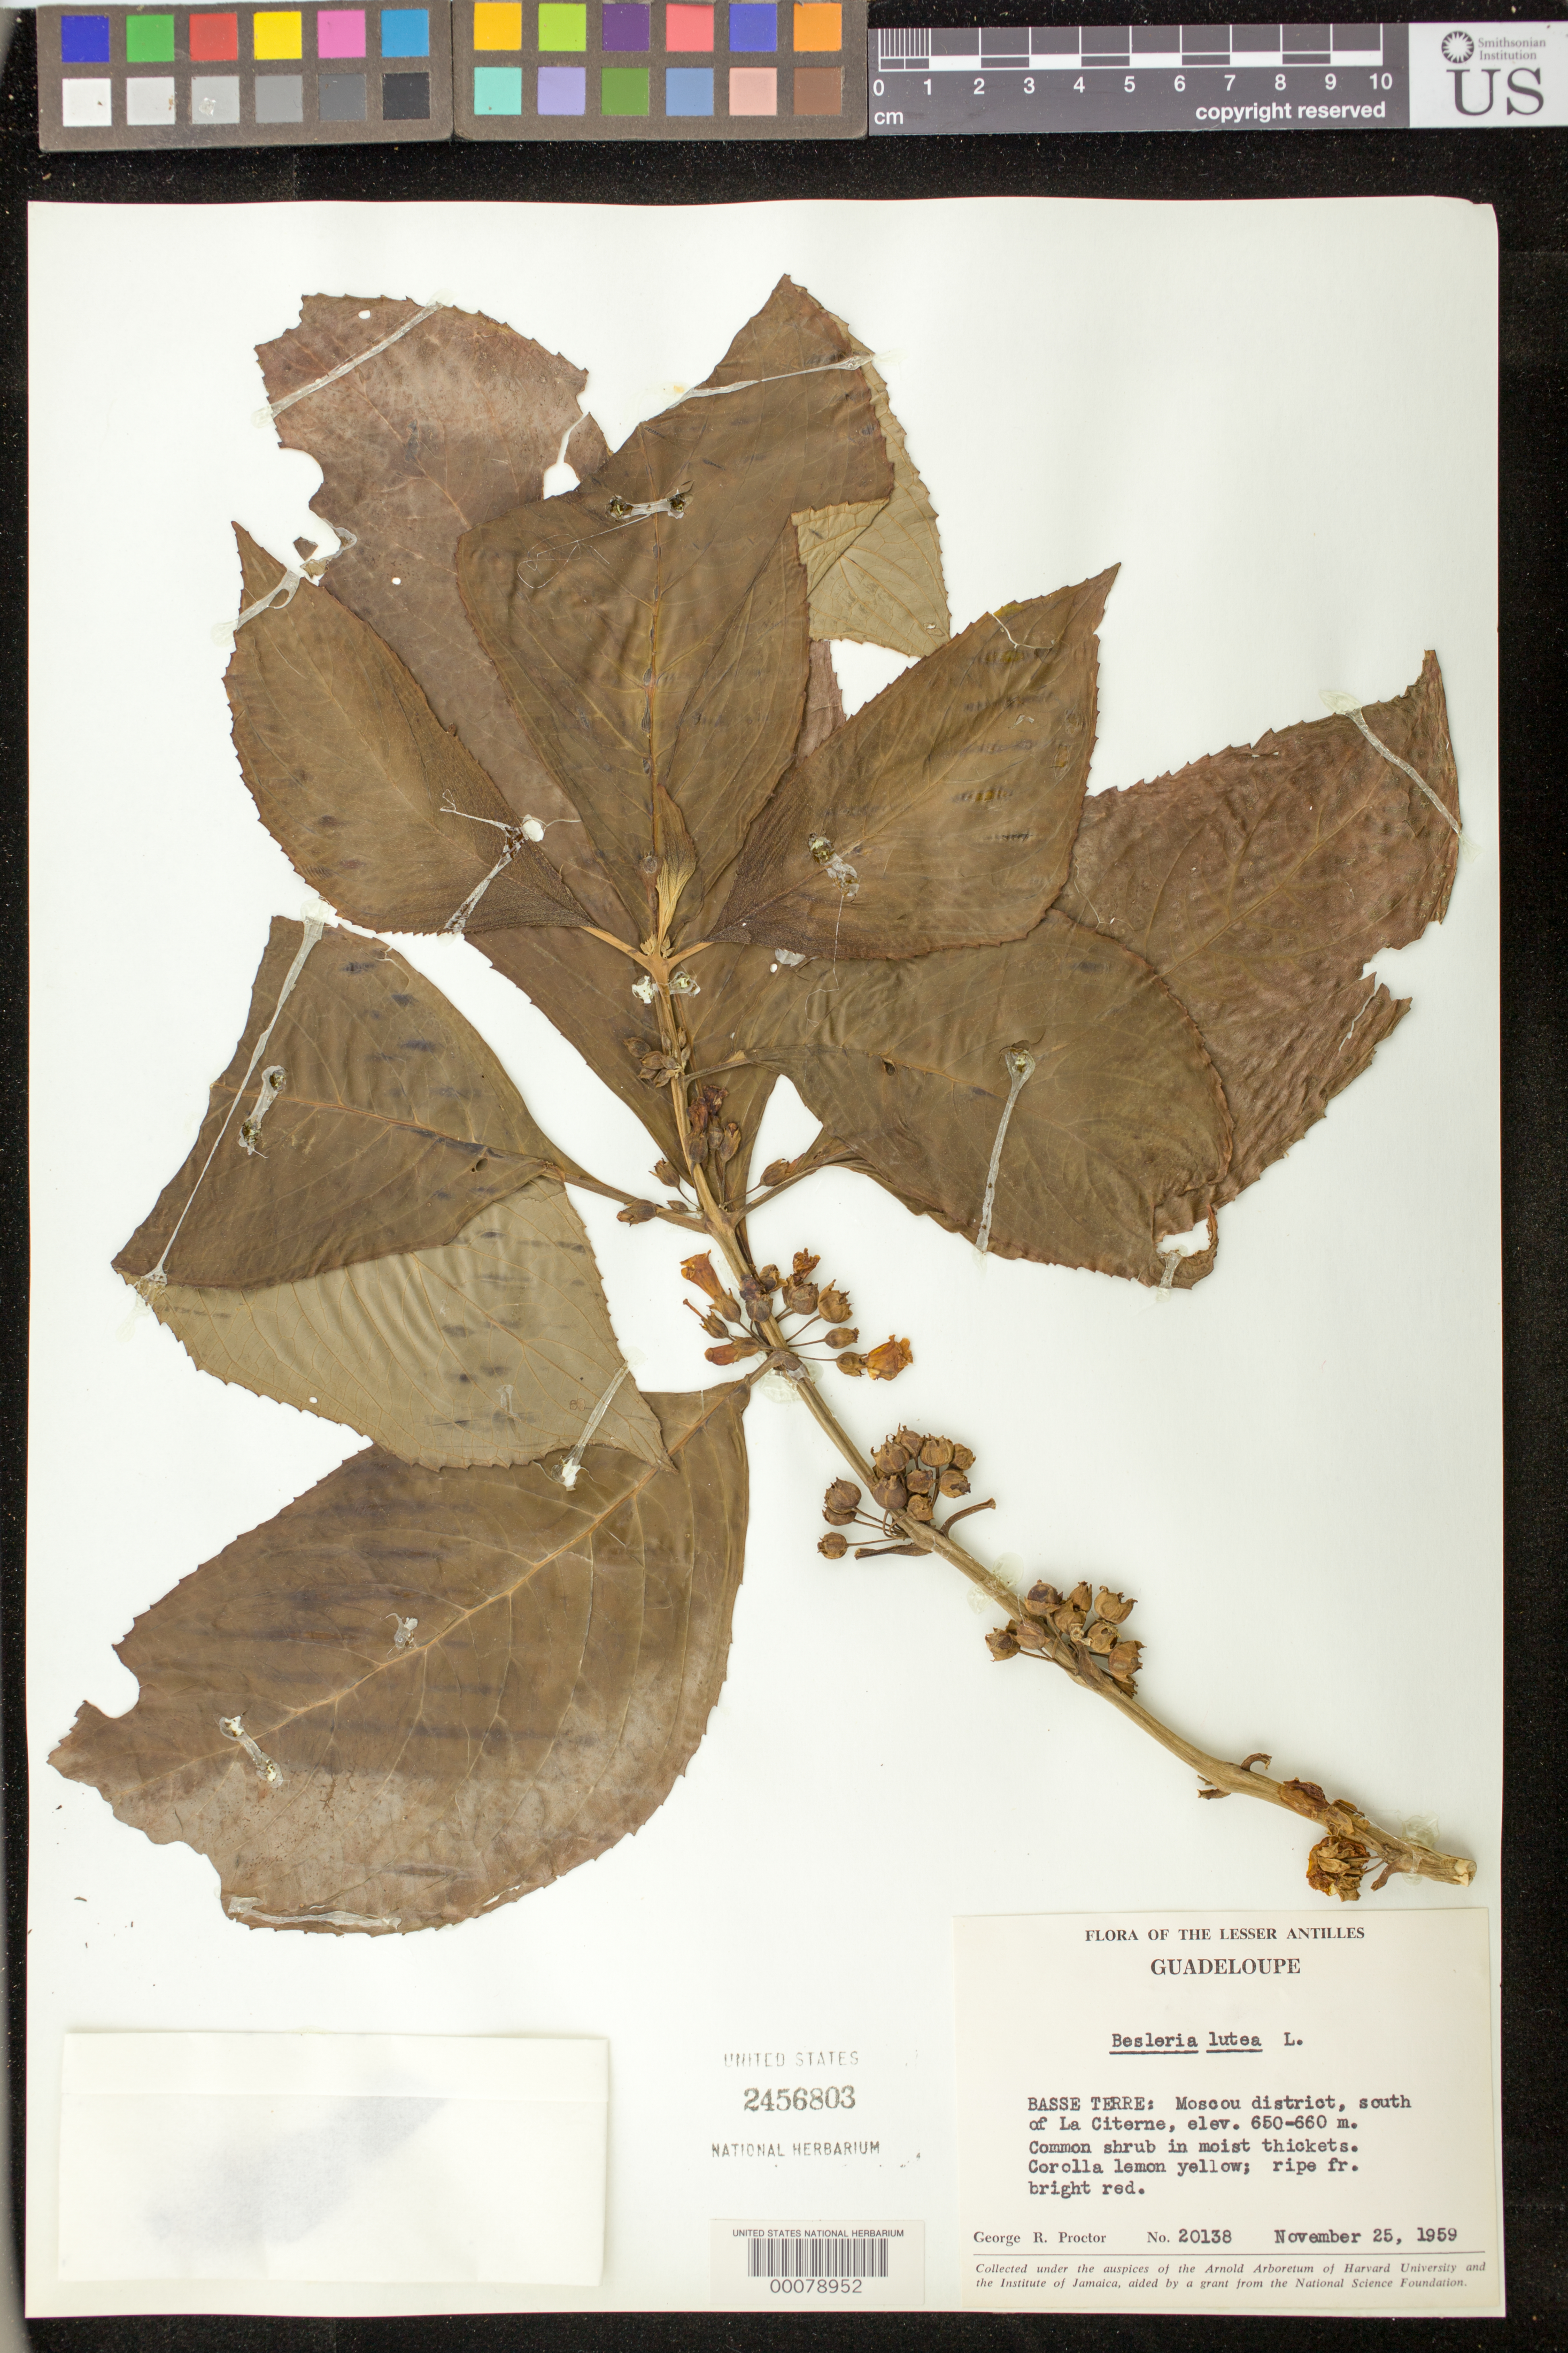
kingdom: Plantae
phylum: Tracheophyta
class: Magnoliopsida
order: Lamiales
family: Gesneriaceae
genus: Besleria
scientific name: Besleria lutea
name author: L.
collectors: G. R. Proctor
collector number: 20138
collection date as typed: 25 Nov 1959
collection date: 1959-11-25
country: Guadeloupe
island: Basse Terre [Guadeloupe]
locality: Moscou District, S of La Citerne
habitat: Moist thickets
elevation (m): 650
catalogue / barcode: US 2456803